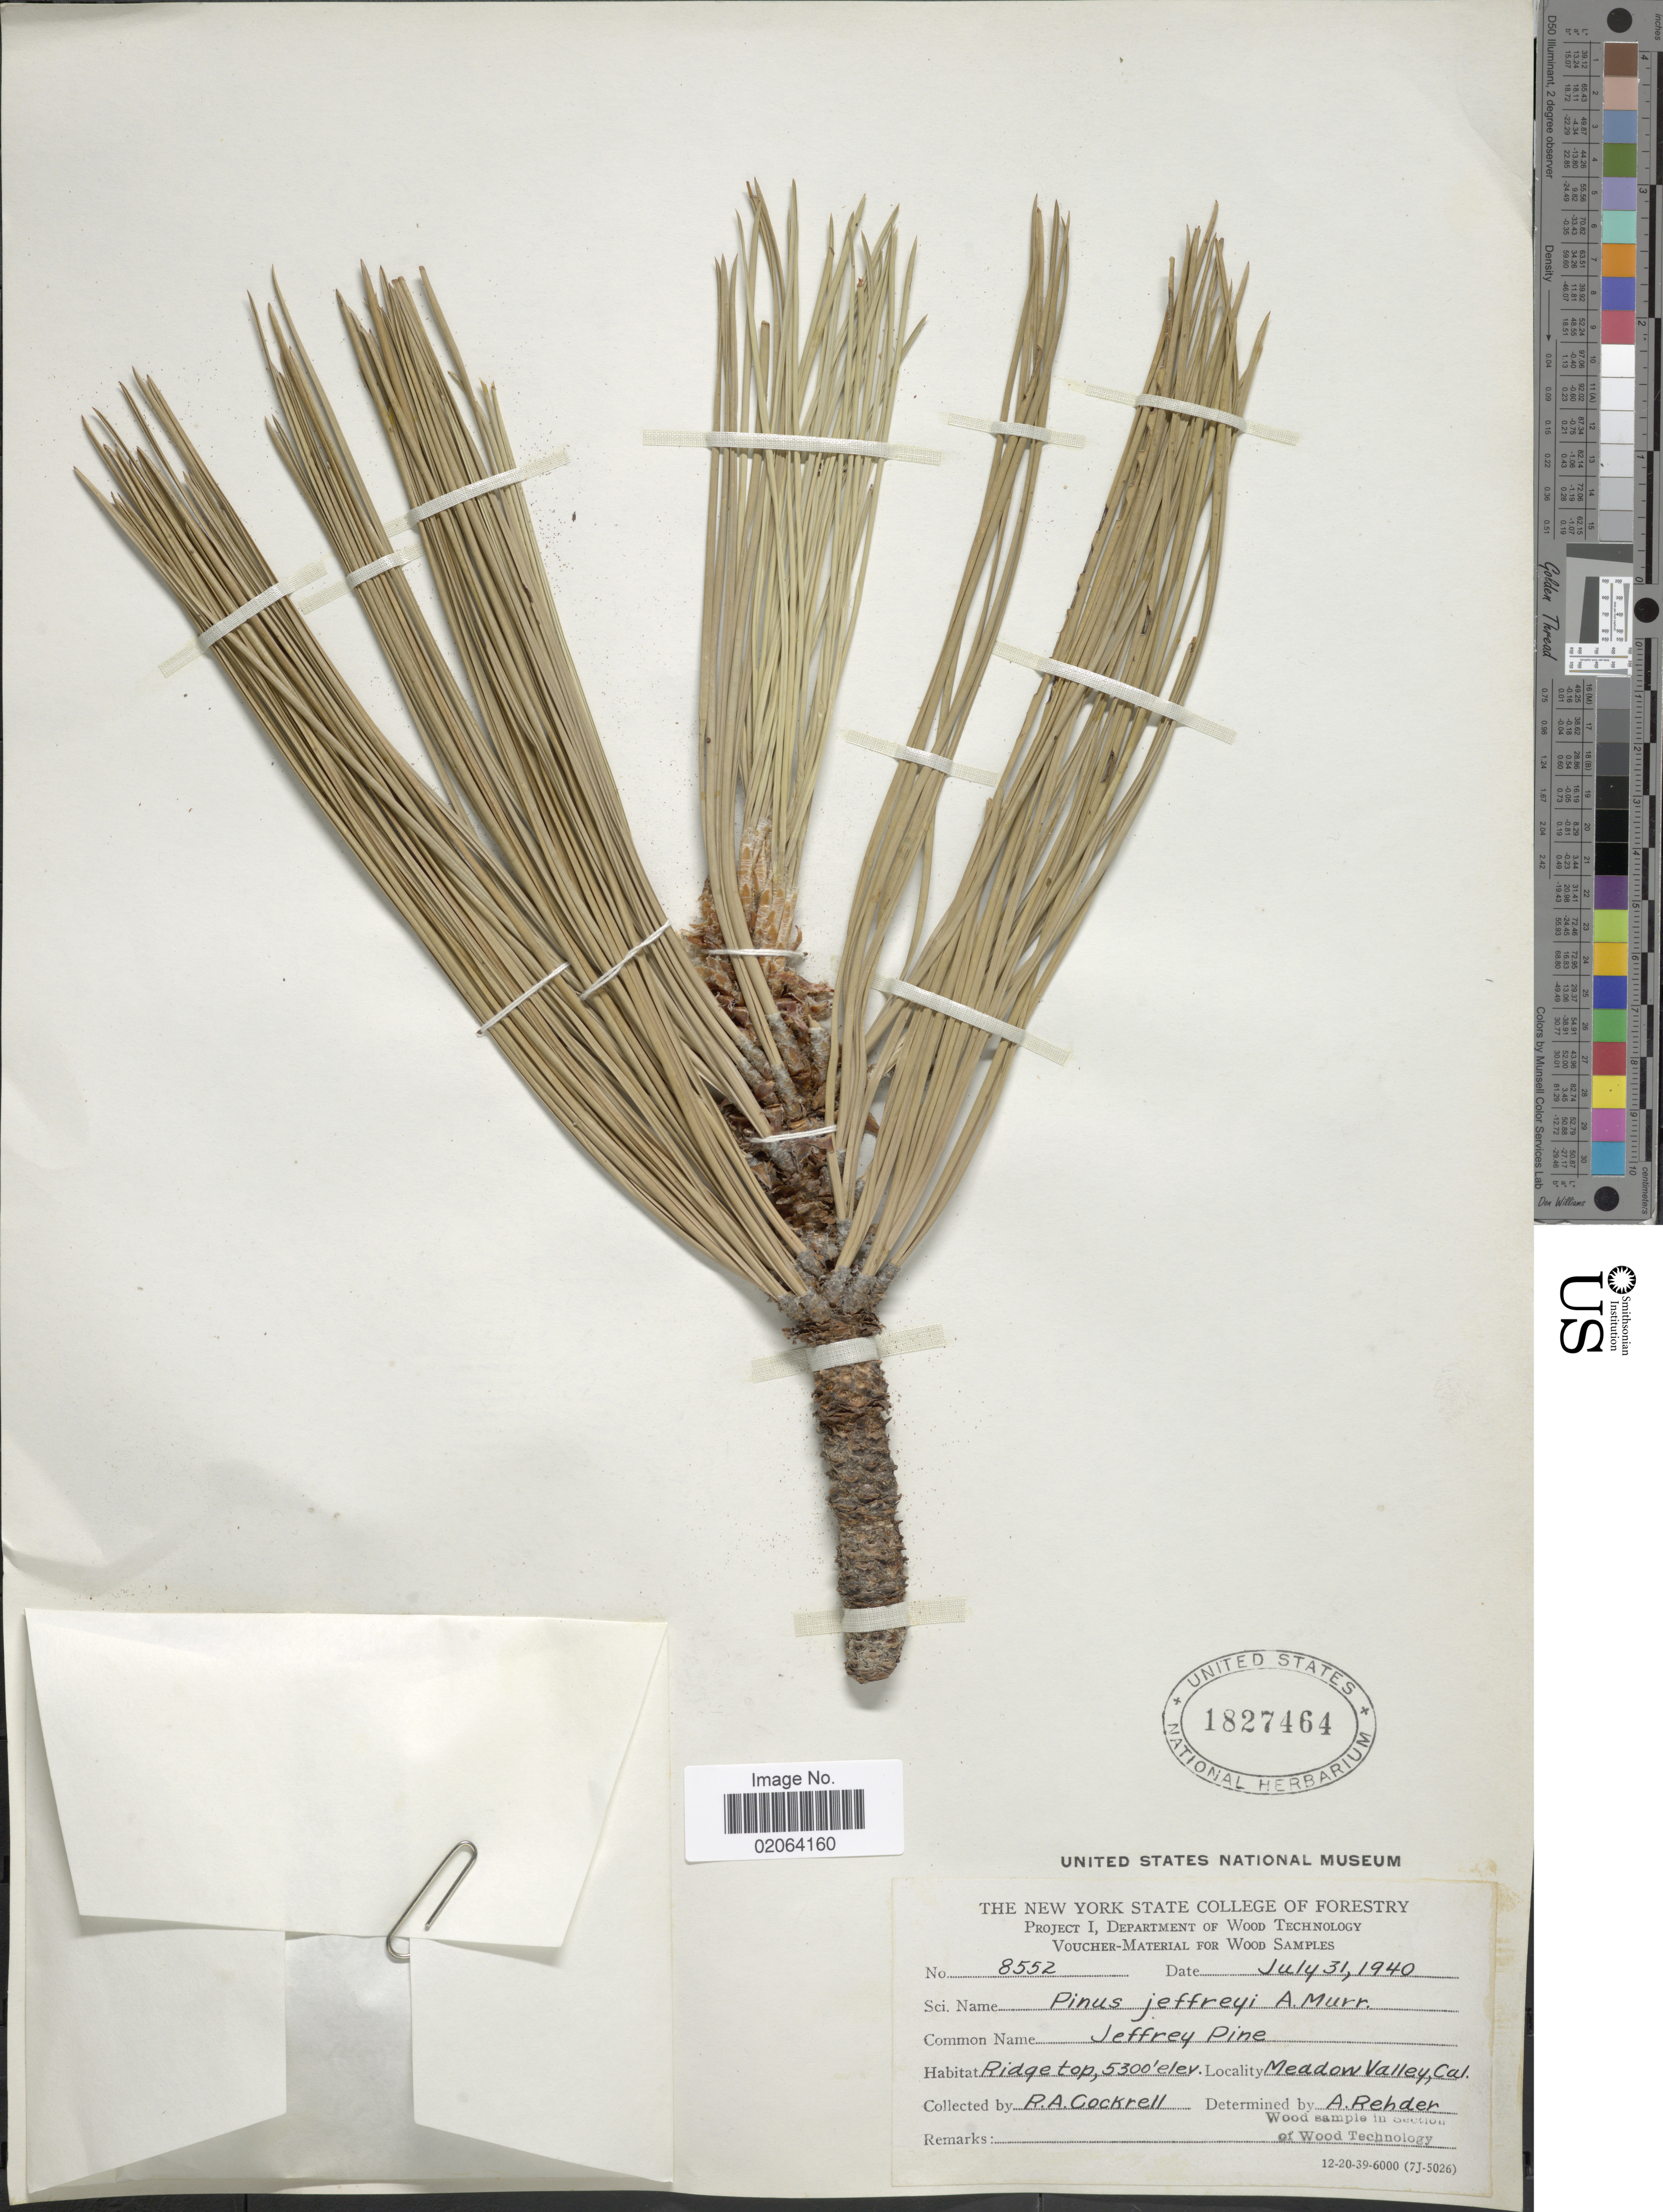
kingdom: Plantae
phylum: Tracheophyta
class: Pinopsida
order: Pinales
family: Pinaceae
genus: Pinus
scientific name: Pinus jeffreyi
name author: Balf.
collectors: R. Cockrell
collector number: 8552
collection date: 1940-07-31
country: United States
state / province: California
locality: Meadow Valley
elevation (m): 1615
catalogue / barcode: US 1827464